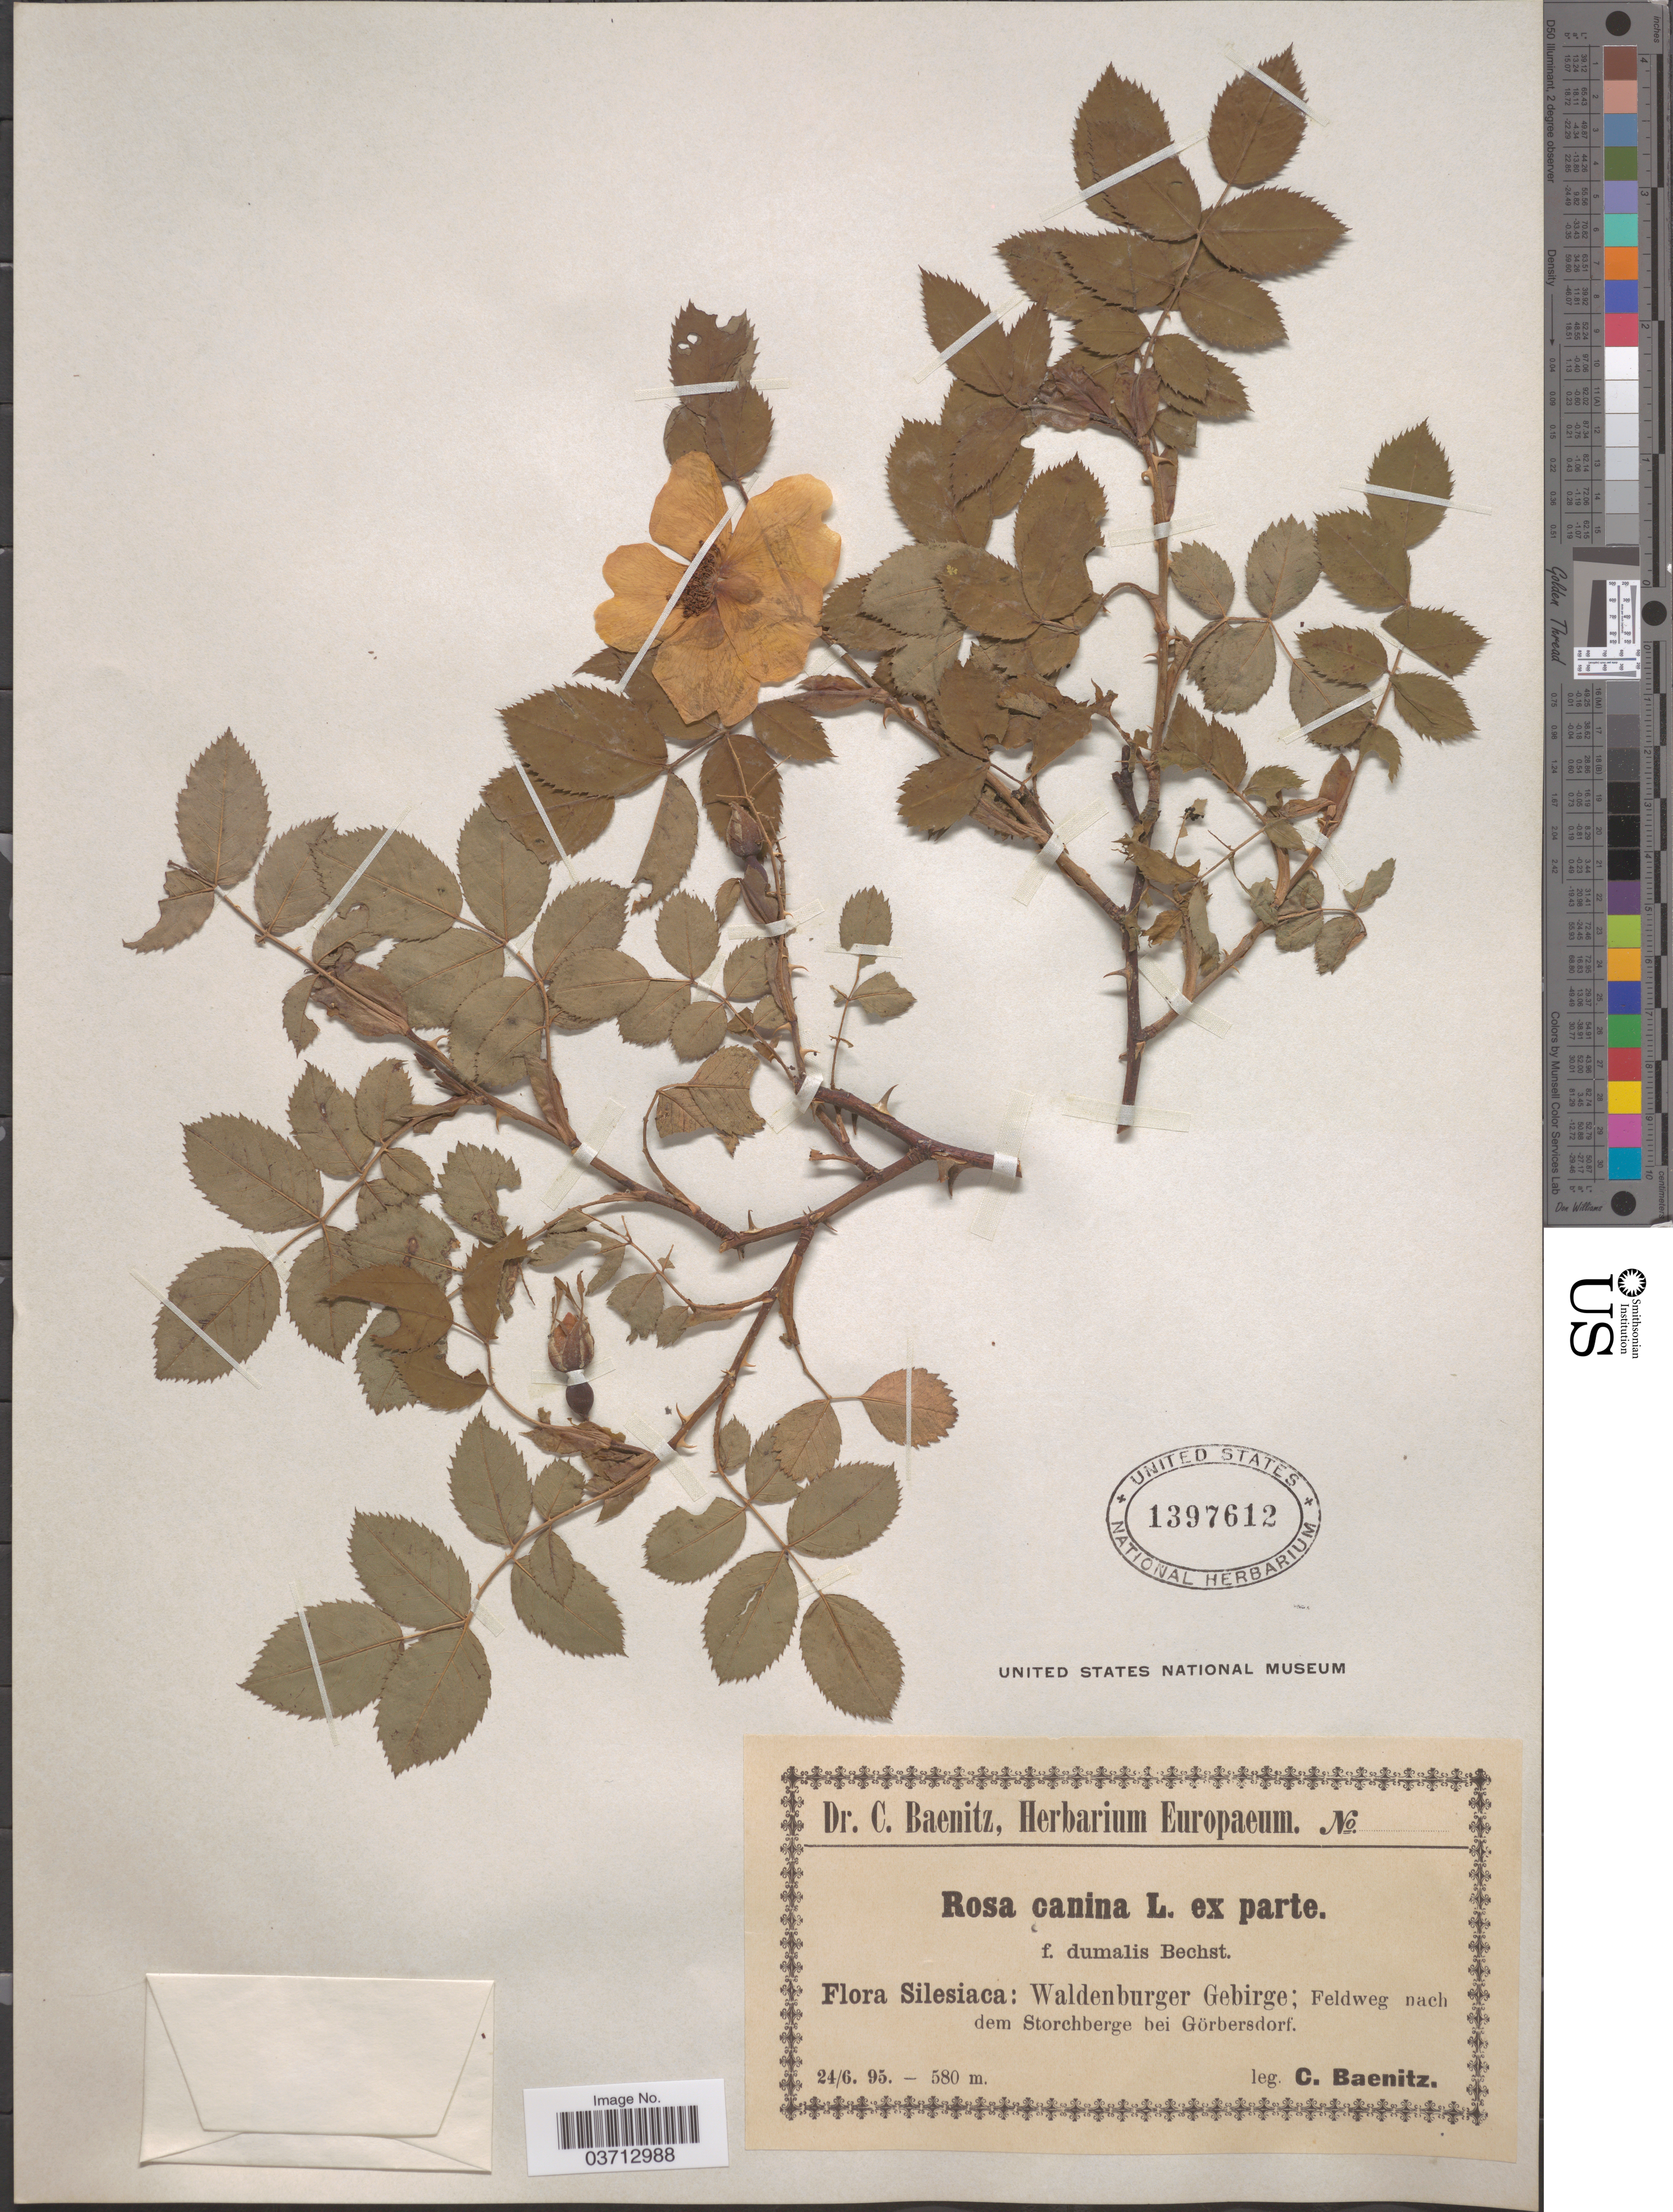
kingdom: Plantae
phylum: Tracheophyta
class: Magnoliopsida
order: Rosales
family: Rosaceae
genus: Rosa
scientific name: Rosa canina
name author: L.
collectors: C. G. Baenitz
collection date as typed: Transcribed d/m/y: 24/6/95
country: Poland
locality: Silesiaca: Waldenburger Gebirge; Feldweg nach dem Storchberge bei Görbersdorf.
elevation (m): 580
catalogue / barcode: US 1397612